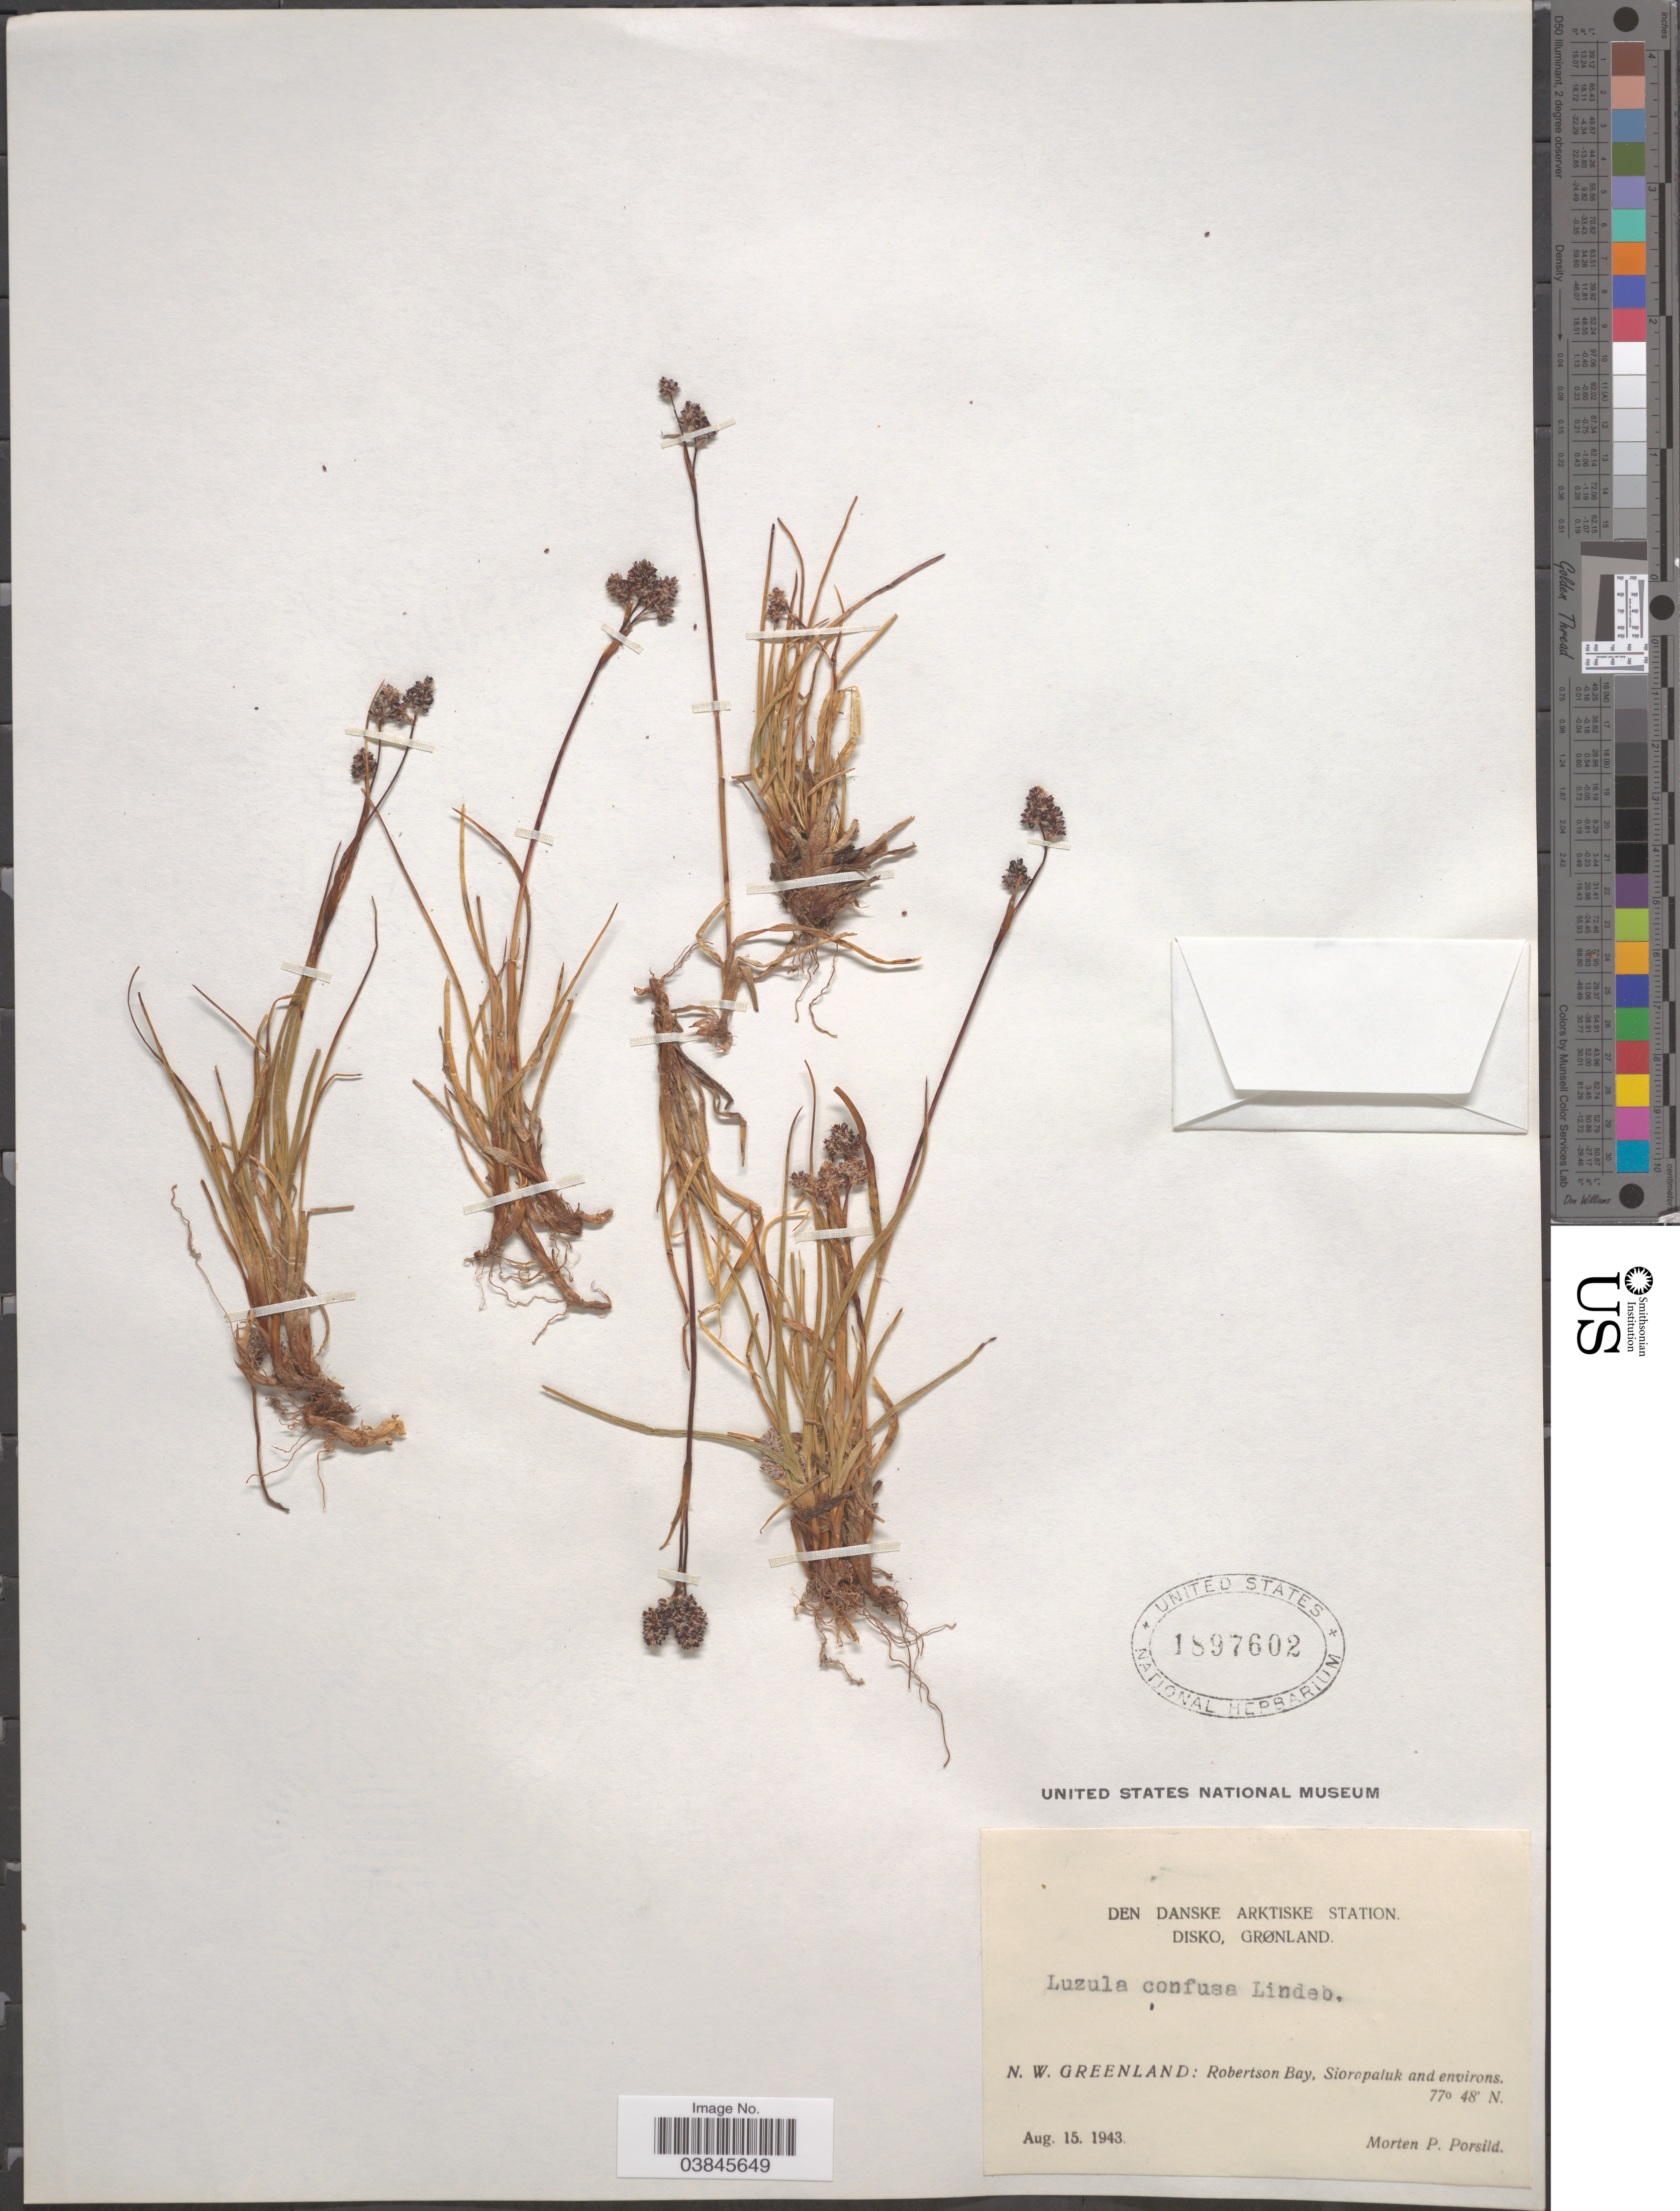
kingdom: Plantae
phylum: Tracheophyta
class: Liliopsida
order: Poales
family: Juncaceae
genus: Luzula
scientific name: Luzula confusa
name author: Lindeb.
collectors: M. P. Porsild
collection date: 1943-08-15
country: Greenland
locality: Den Danske Arktiske Station. Disko, Grønland. N. W. Greenland: Robertson Bay, Siorapaluk and environs.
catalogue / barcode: US 1897602